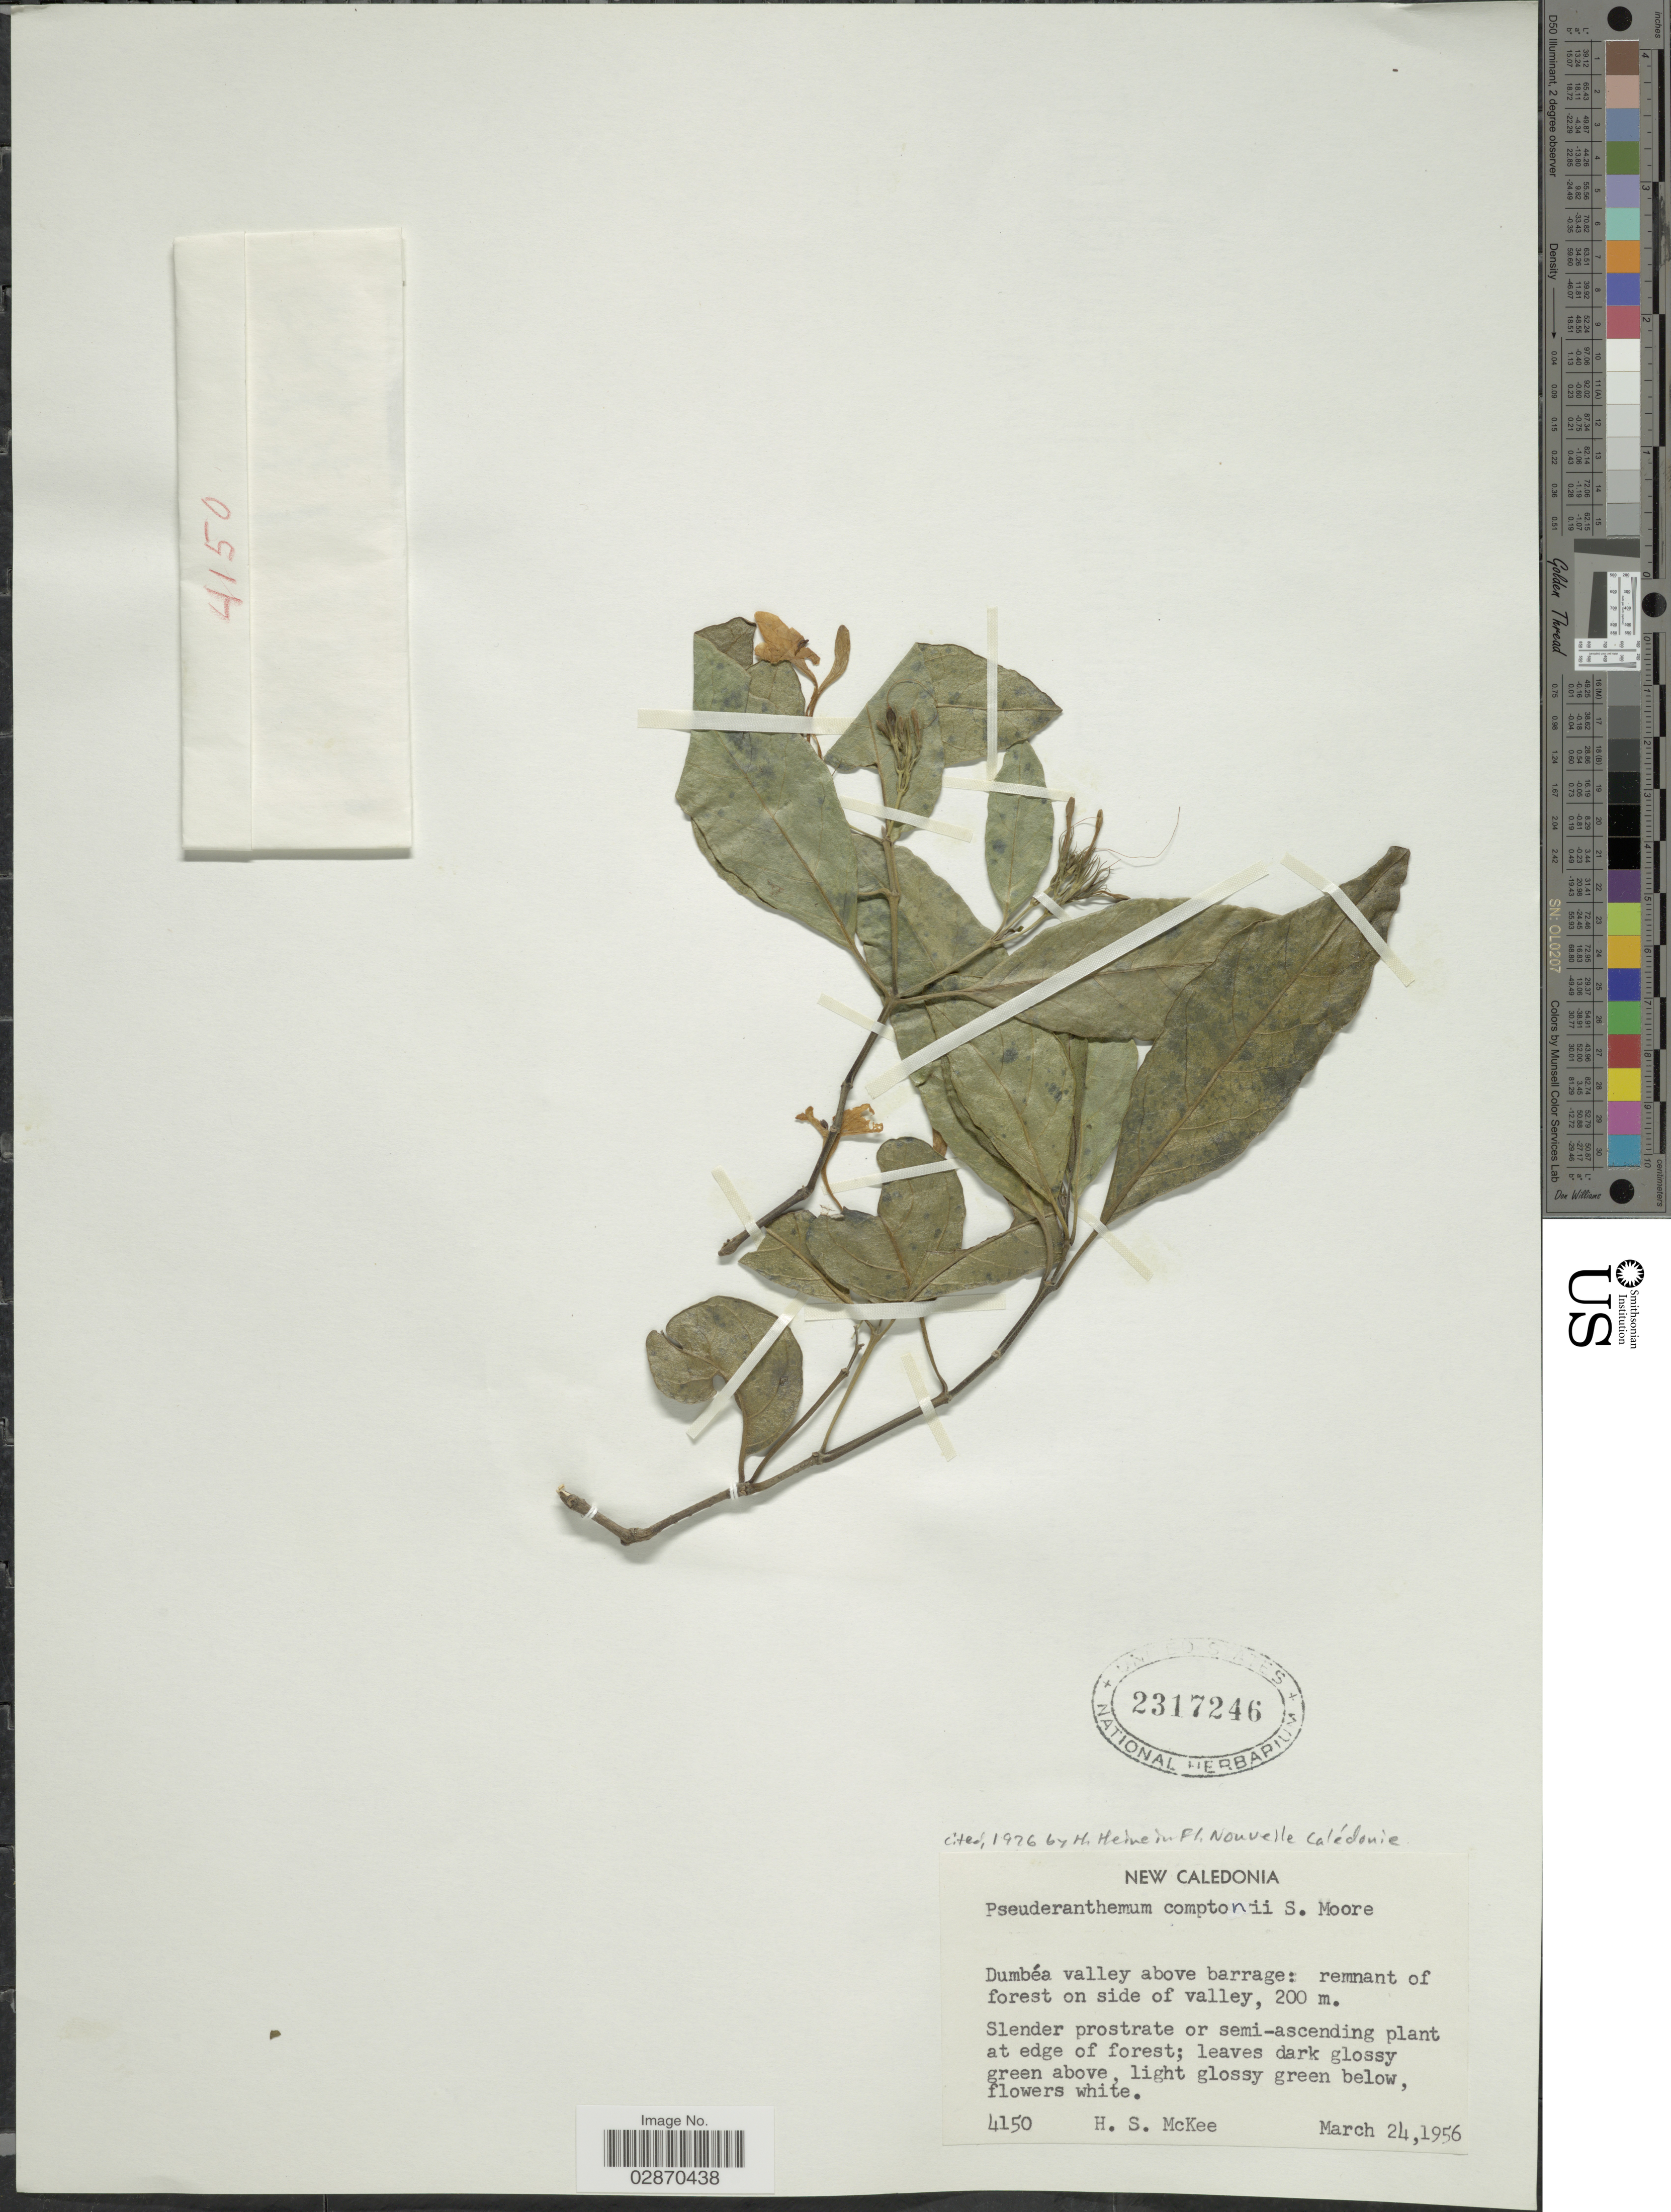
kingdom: Plantae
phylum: Tracheophyta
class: Magnoliopsida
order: Lamiales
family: Acanthaceae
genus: Pseuderanthemum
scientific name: Pseuderanthemum comptonii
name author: S. Moore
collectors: H. S. McKee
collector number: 4150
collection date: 1956-03-24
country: New Caledonia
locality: Dumbéa Valley above barrage: remnant of forest on side of valley.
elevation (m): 200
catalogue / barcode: US 2317246